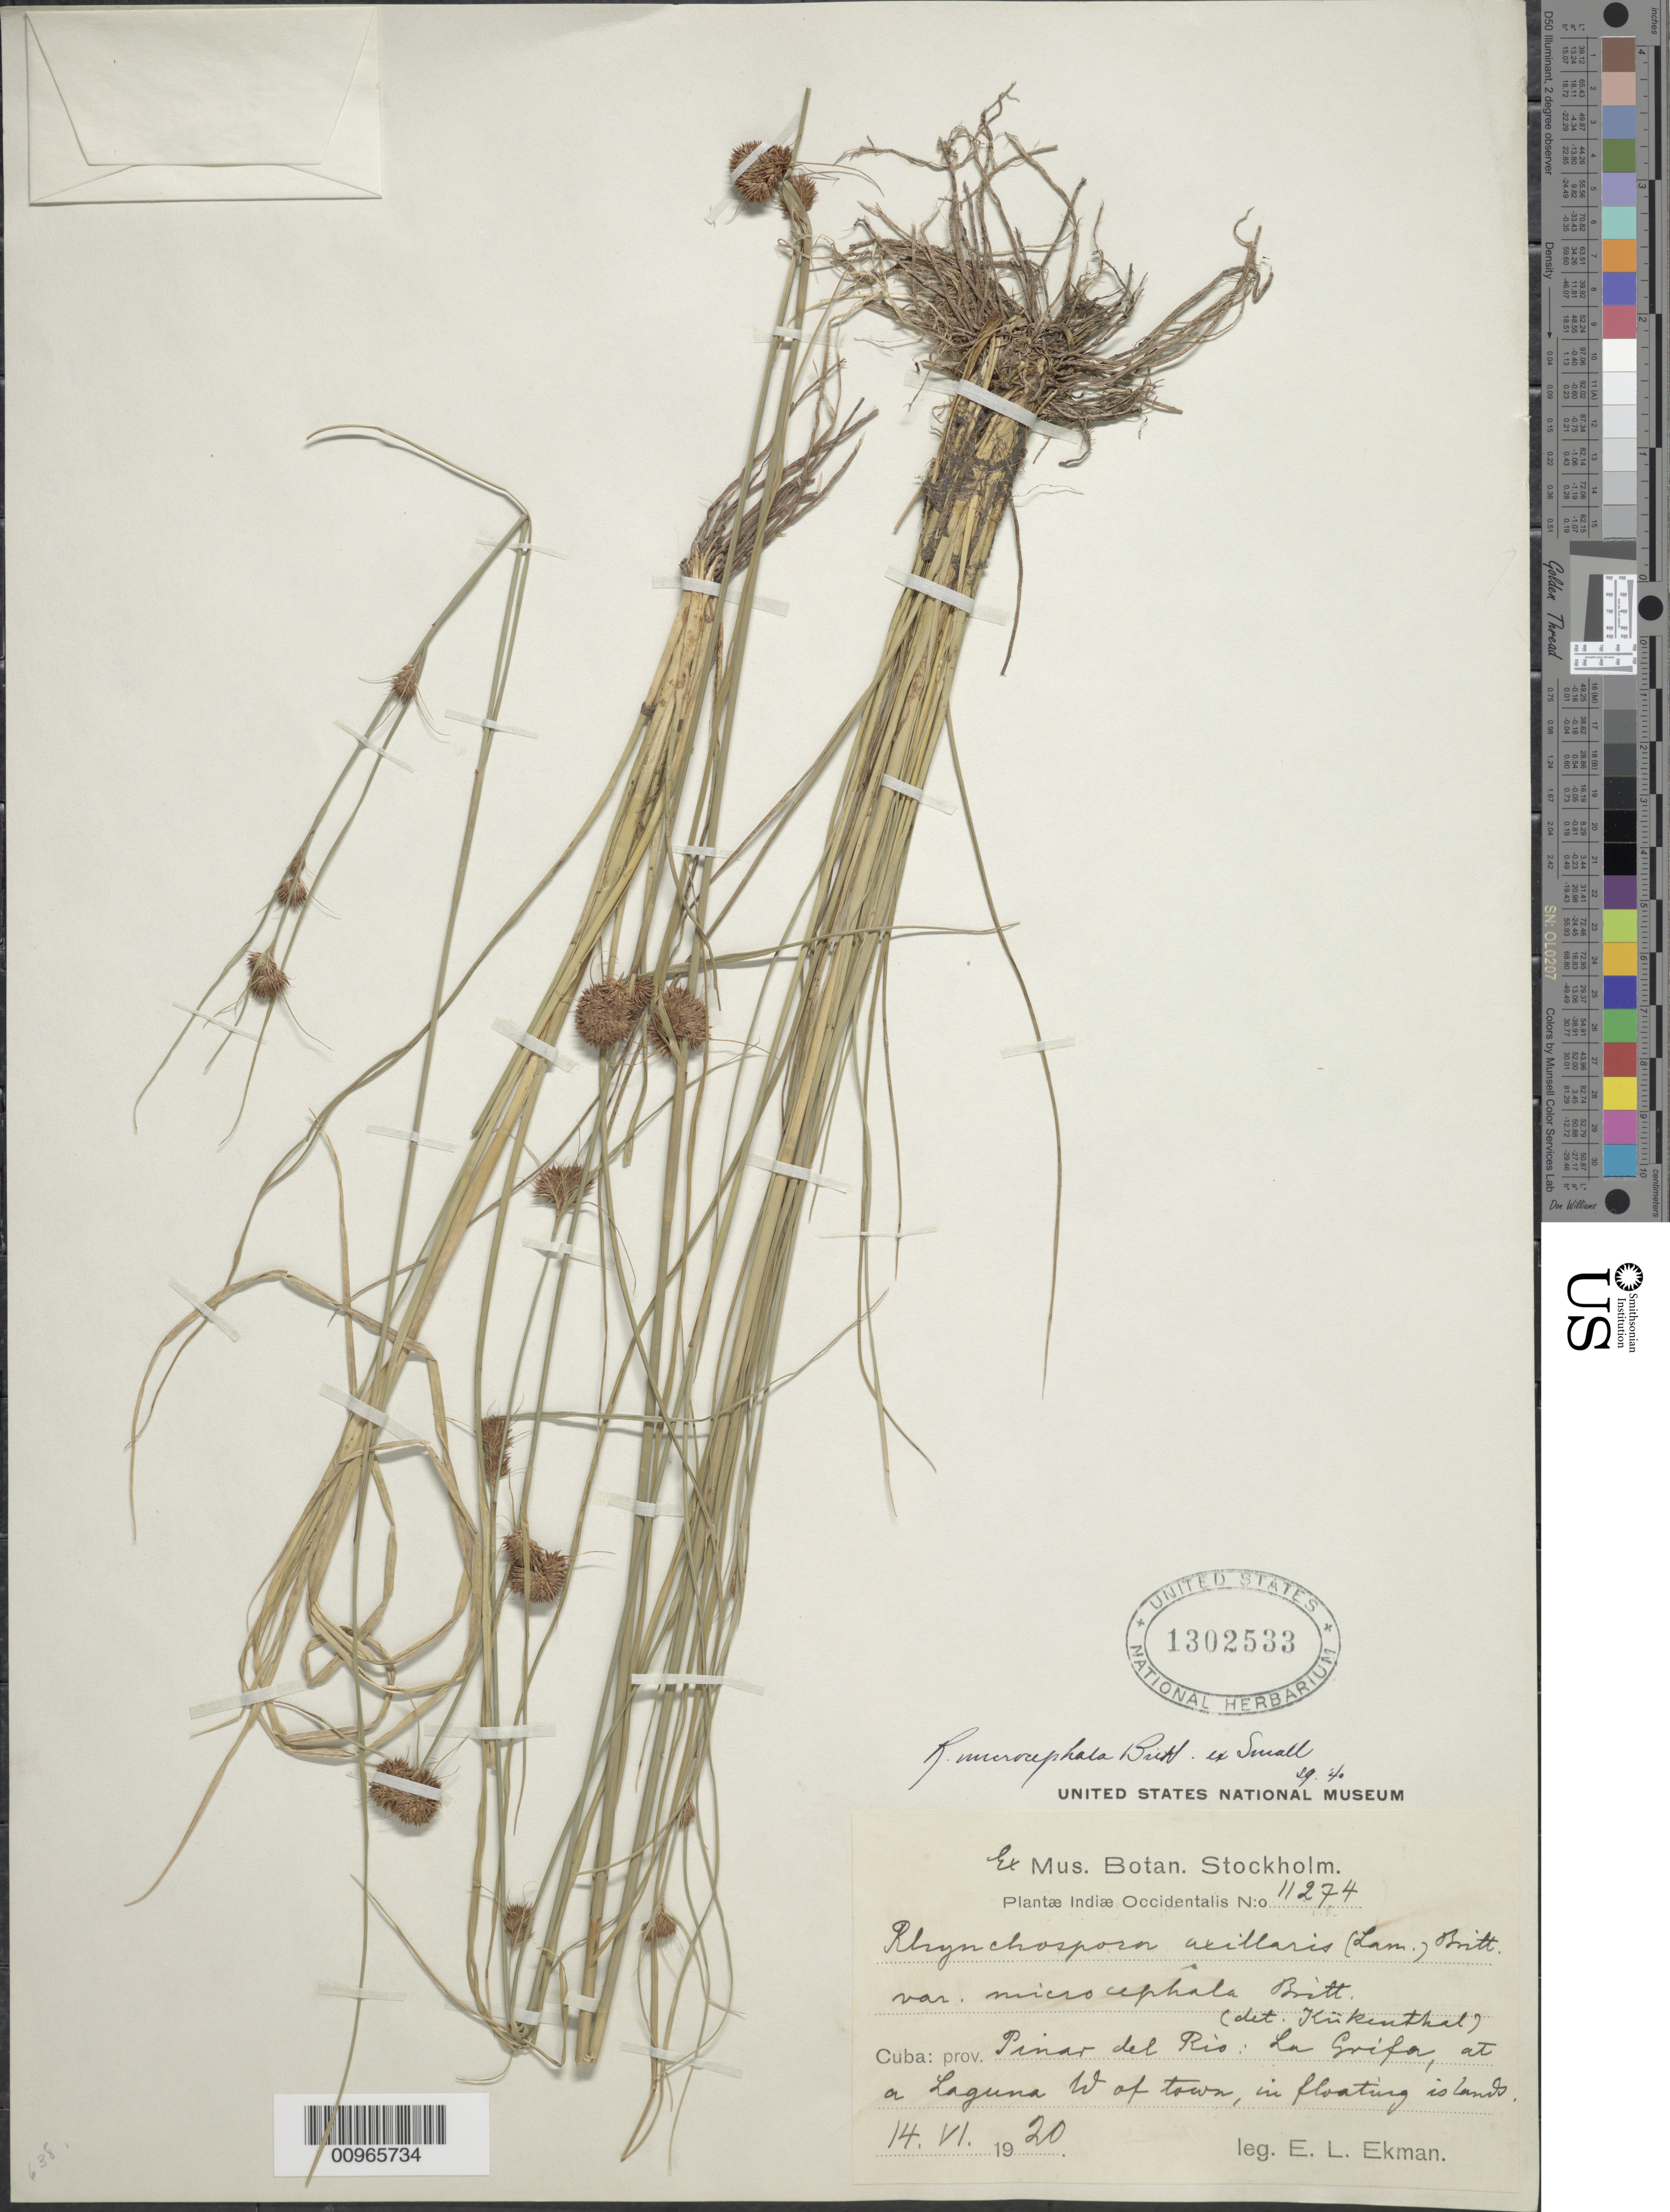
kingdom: Plantae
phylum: Tracheophyta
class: Liliopsida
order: Poales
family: Cyperaceae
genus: Rhynchospora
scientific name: Rhynchospora microcephala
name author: (Britton) Britton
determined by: Gale, S.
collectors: E. L. Ekman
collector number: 11274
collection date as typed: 14 Jun 1920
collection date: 1920-06-14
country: Cuba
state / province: Pinar del Rio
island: Cuba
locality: La Grifa, at a Laguna W of town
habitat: In floating islands at a laguna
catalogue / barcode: US 1302533